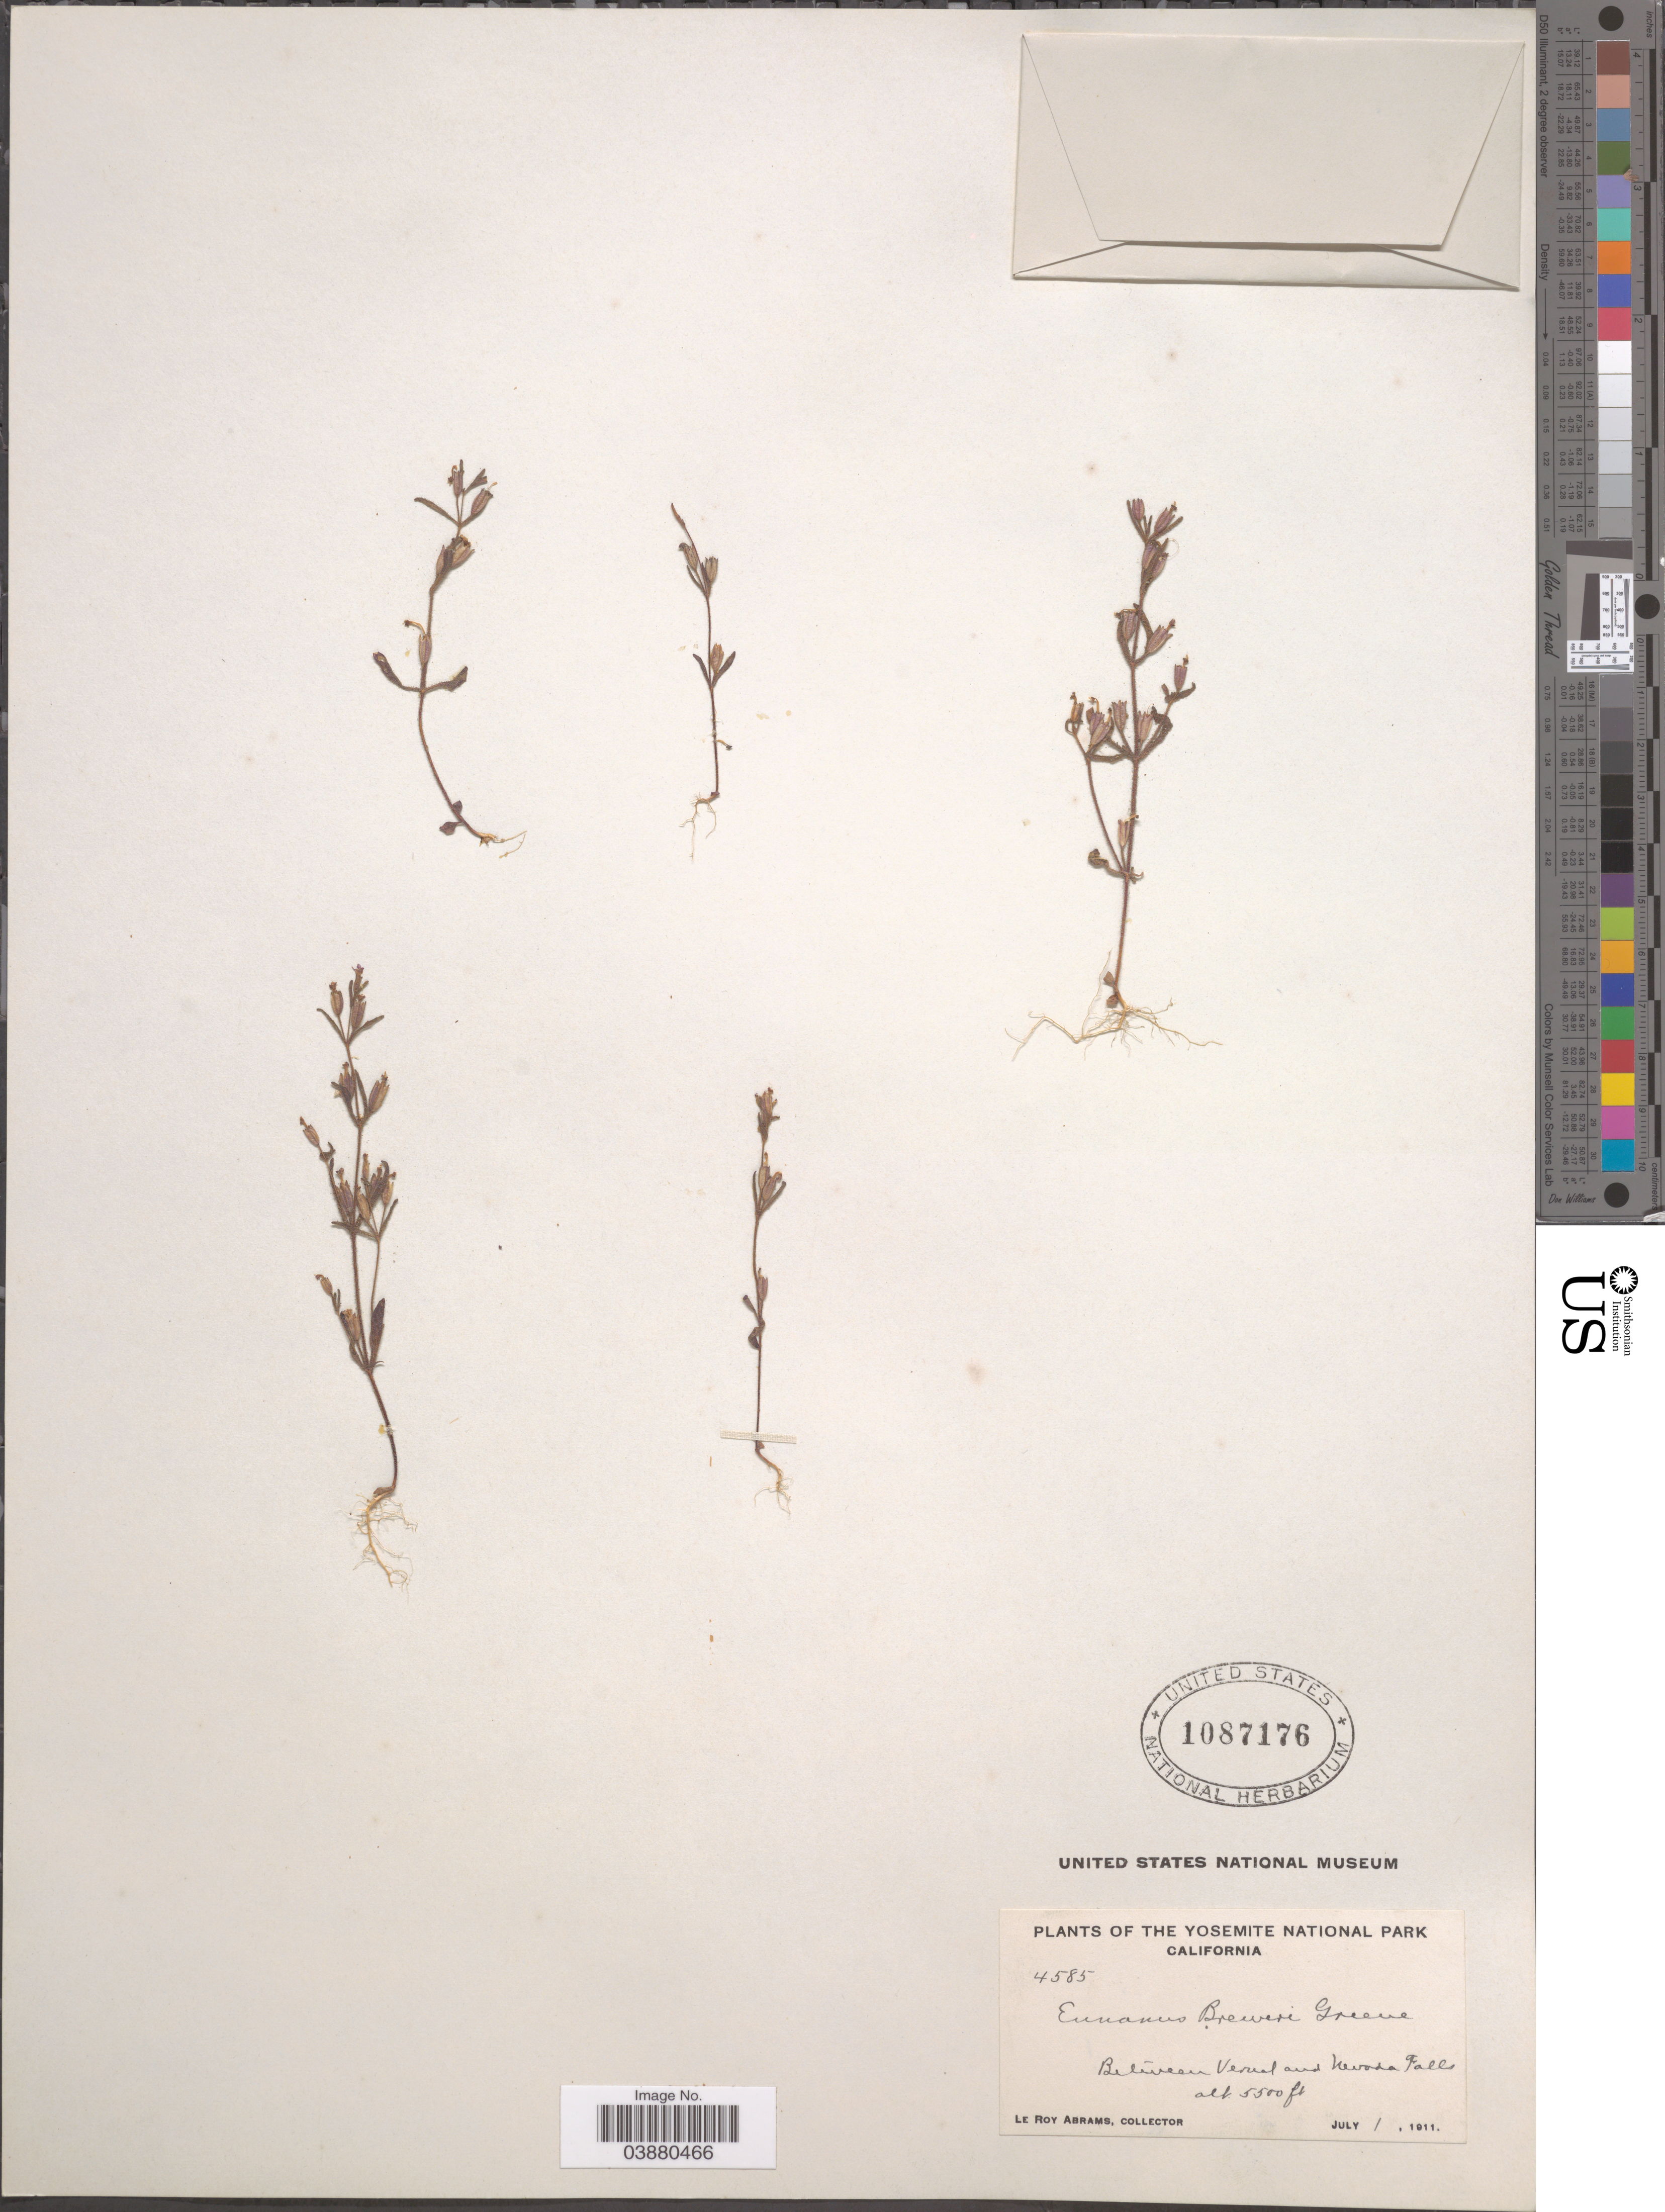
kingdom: Plantae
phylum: Tracheophyta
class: Magnoliopsida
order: Lamiales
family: Phrymaceae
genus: Mimulus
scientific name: Mimulus breweri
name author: (Greene) Coville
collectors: L. Abrams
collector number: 4585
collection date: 1911-07-01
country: United States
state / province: California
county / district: Mariposa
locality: Yosemite National Park. Between Vernel and Nevada Falls.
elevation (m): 1676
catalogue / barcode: US 1087176